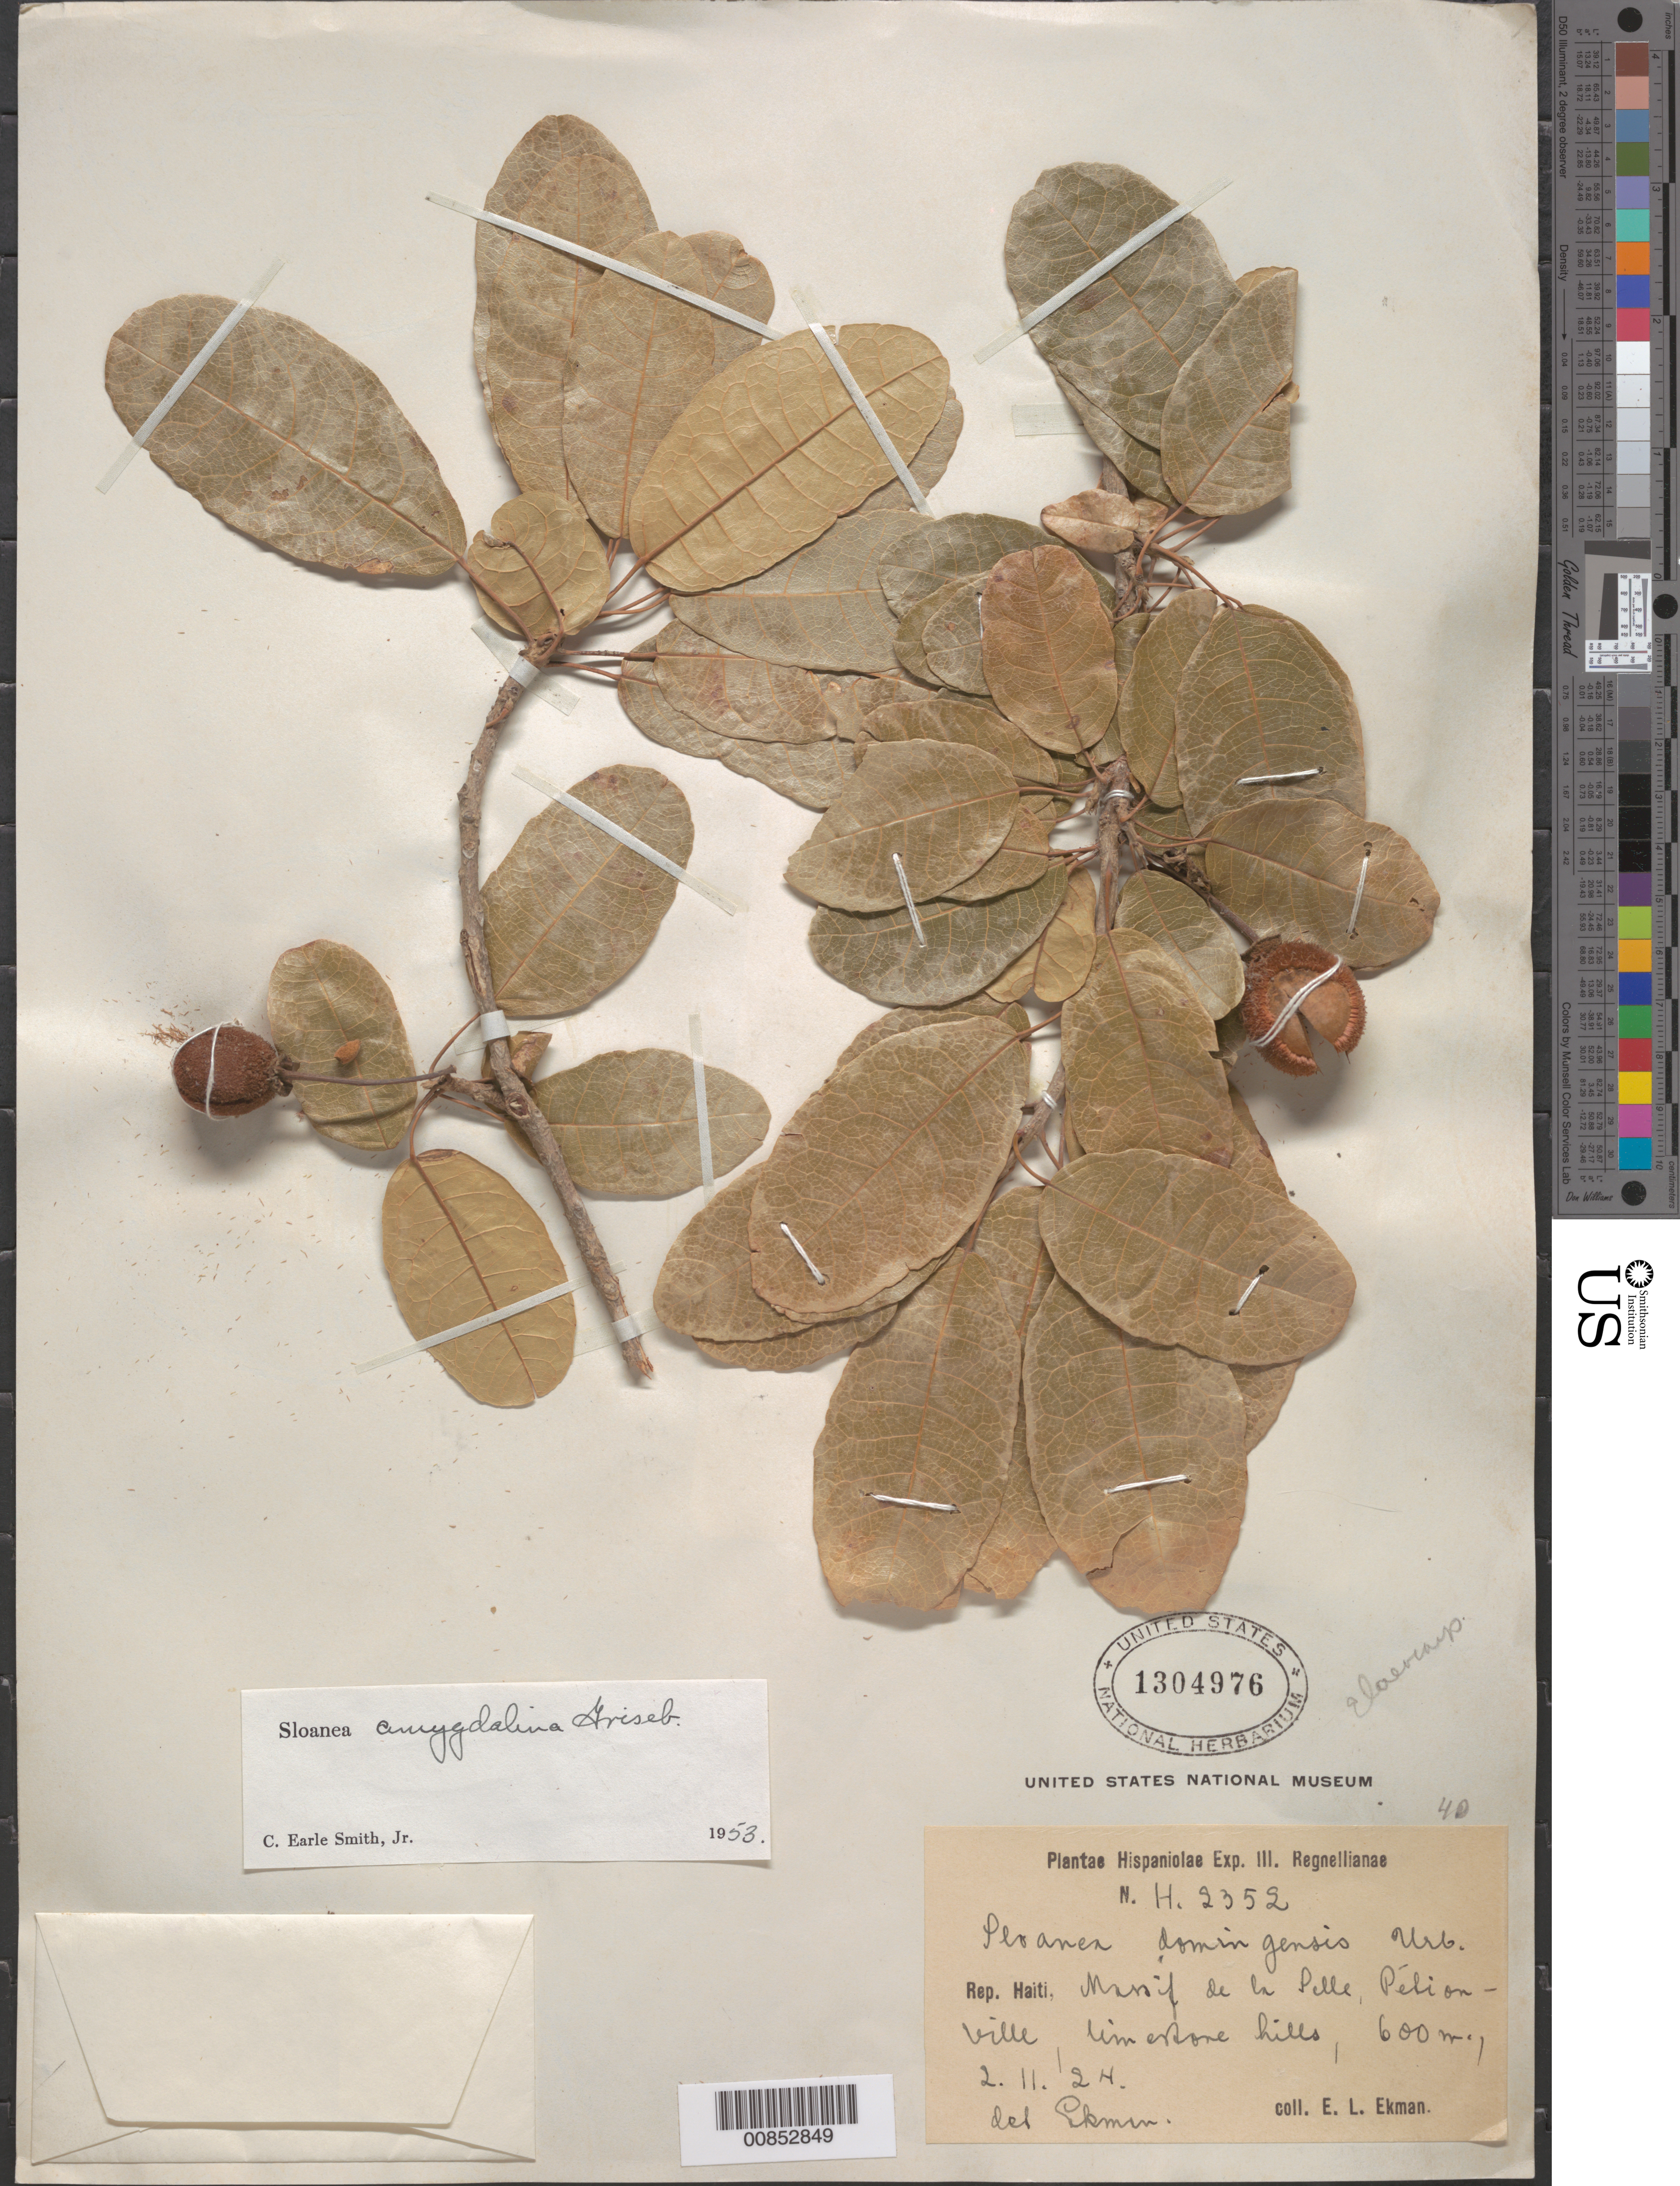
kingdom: Plantae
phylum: Tracheophyta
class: Magnoliopsida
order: Oxalidales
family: Elaeocarpaceae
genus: Sloanea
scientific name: Sloanea amygdalina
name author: Griseb.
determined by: Smith, C. E., Jr.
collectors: E. L. Ekman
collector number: H 2352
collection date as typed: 02 Nov 1924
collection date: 1924-11-02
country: Haiti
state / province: Ouest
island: Hispaniola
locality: Massif de la Selle, Pétionville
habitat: Limestone hills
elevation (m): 600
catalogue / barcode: US 1304976